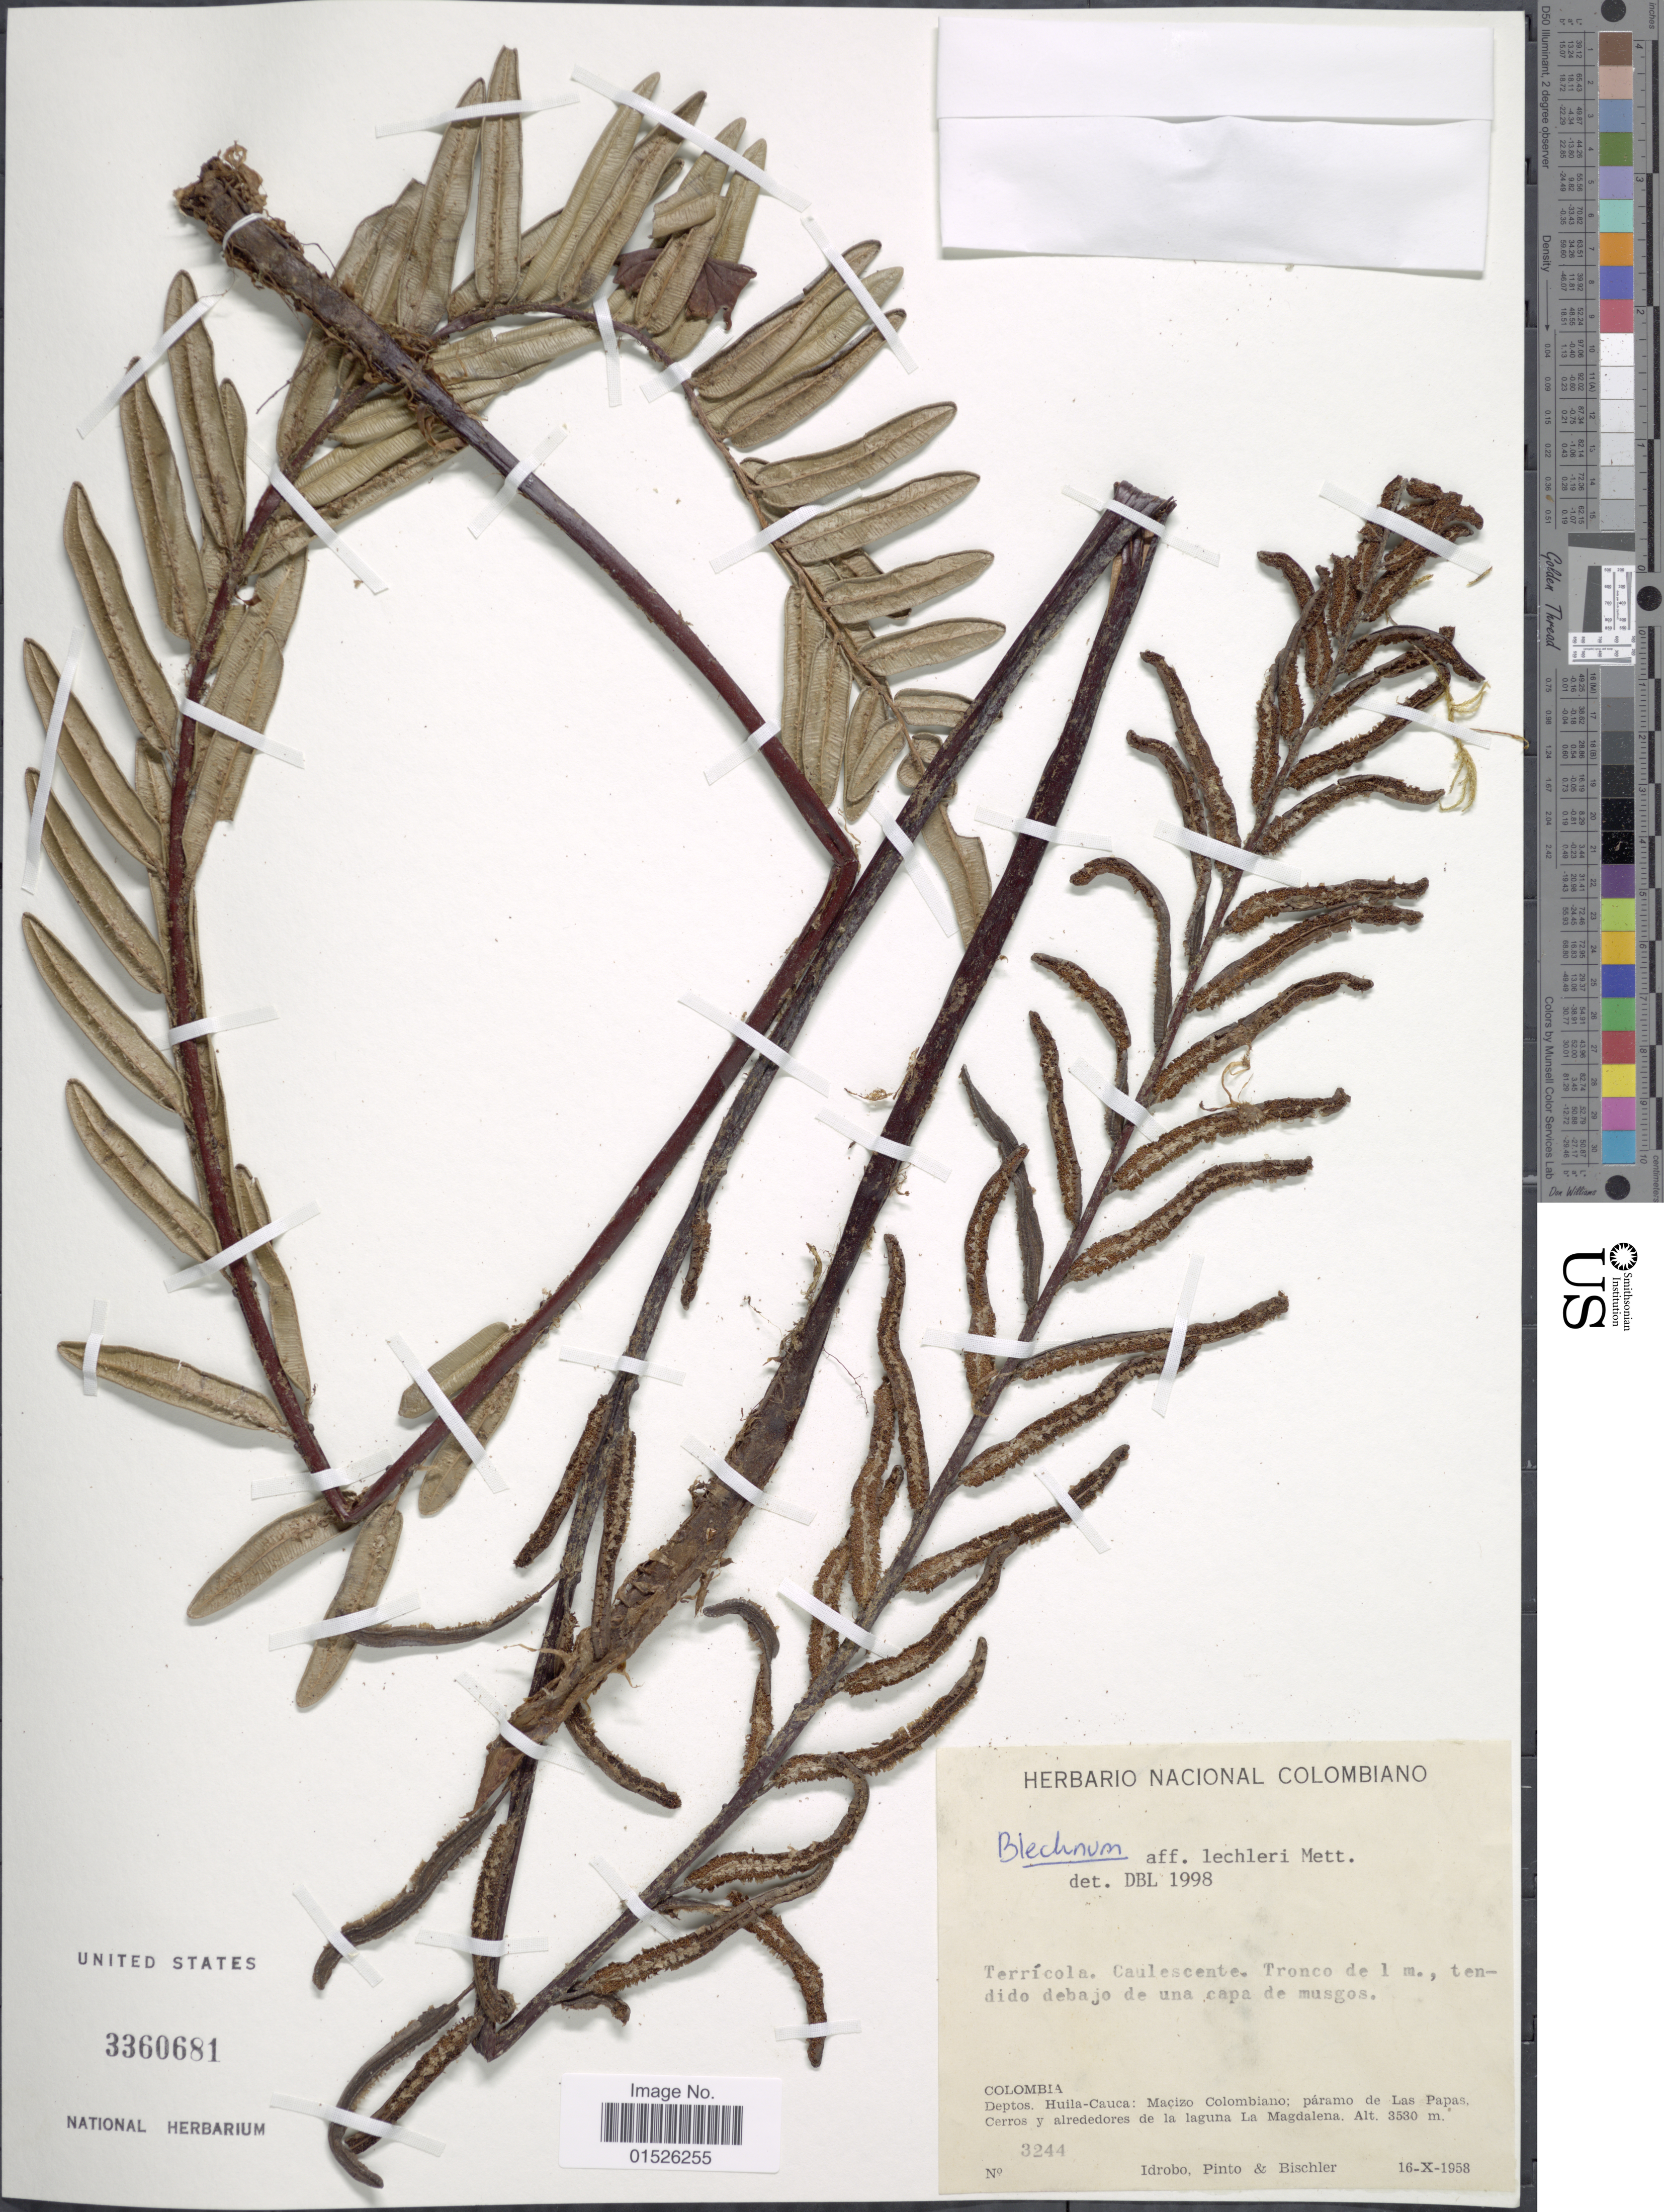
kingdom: Plantae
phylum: Tracheophyta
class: Polypodiopsida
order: Polypodiales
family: Blechnaceae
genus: Blechnum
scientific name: Blechnum lechleri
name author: Mett.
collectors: -- Idrobo, Pinto, -- & -. Bischler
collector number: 3244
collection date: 1958-10-16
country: Colombia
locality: Colombia, Deptos. Huila-Cauca: Macizo Colombiano: paramo de Las Papas, Cerros y alrededores de la laguna La Magdalena.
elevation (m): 3530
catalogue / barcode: US 3360681